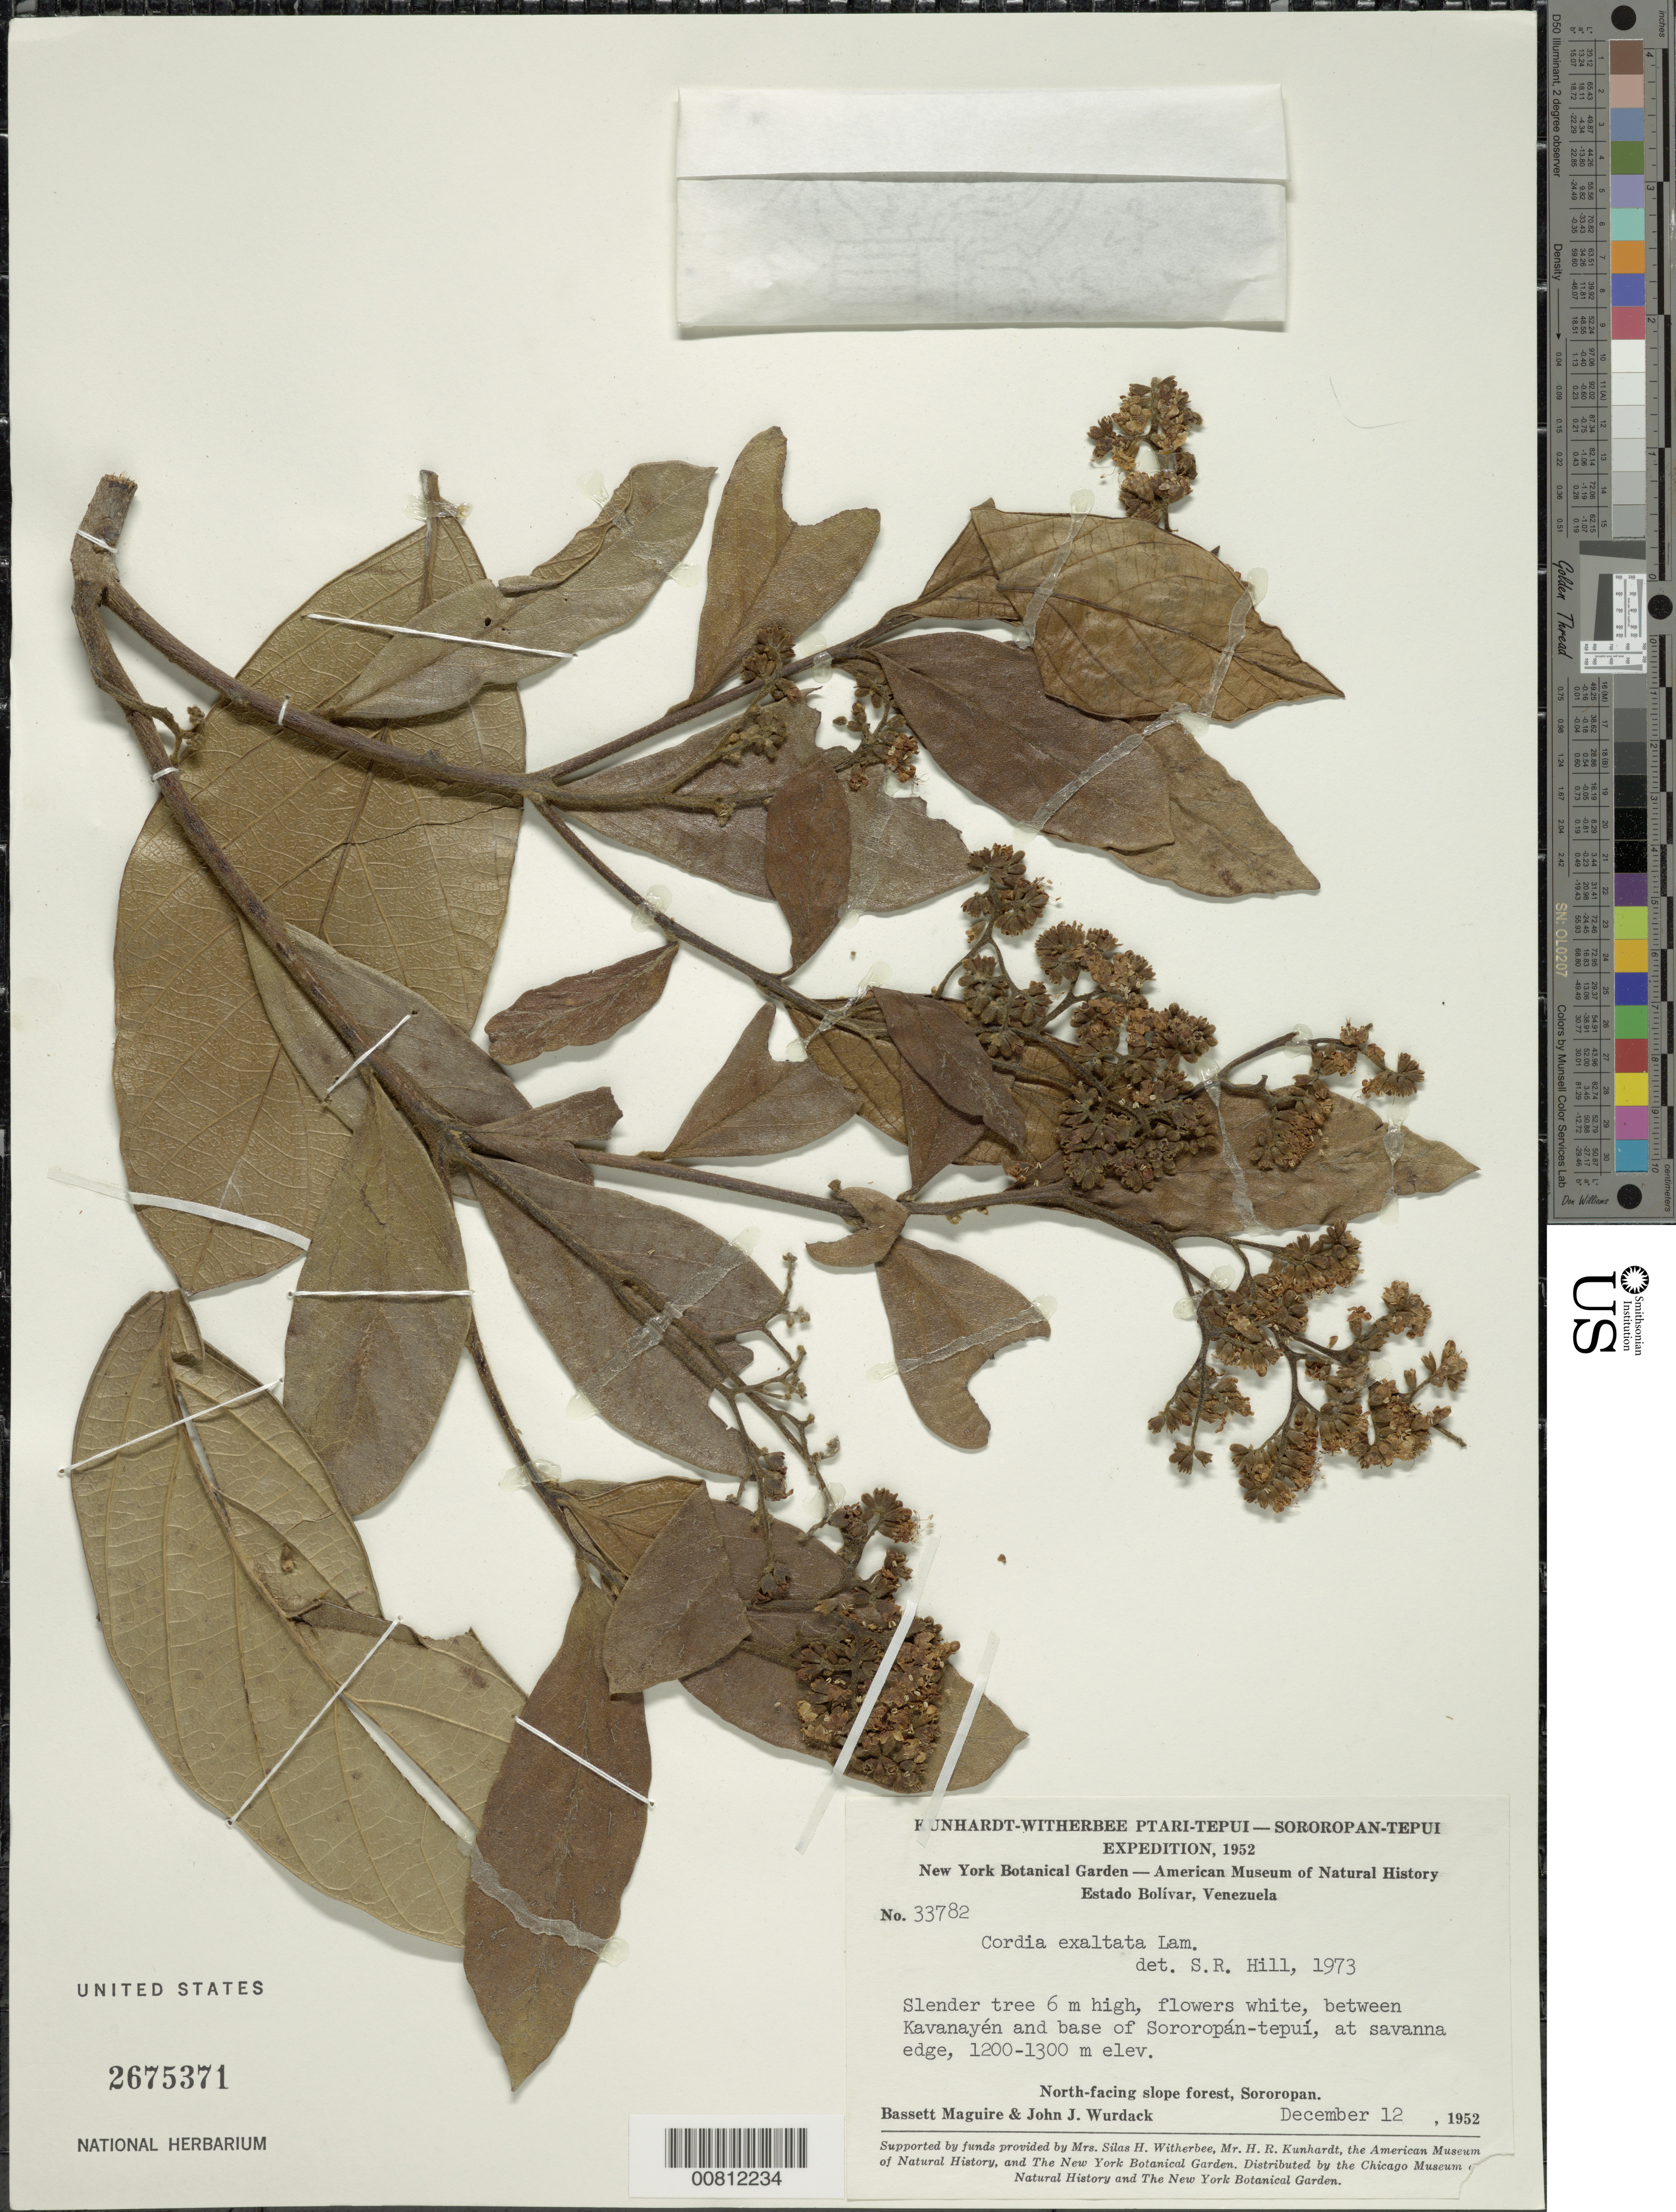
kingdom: Plantae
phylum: Tracheophyta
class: Magnoliopsida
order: Boraginales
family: Cordiaceae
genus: Cordia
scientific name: Cordia exaltata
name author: Lam.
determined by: Hill, Steven R.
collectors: B. Maguire & J. J. Wurdack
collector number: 33782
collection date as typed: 12-Dec-52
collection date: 1952-12-12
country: Venezuela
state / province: Bolívar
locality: Mission Santa Teresita de Kavanayén, between Kavanayén and base of Sororopán-tepuí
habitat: Savanna edge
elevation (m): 1200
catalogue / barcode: US 2675371